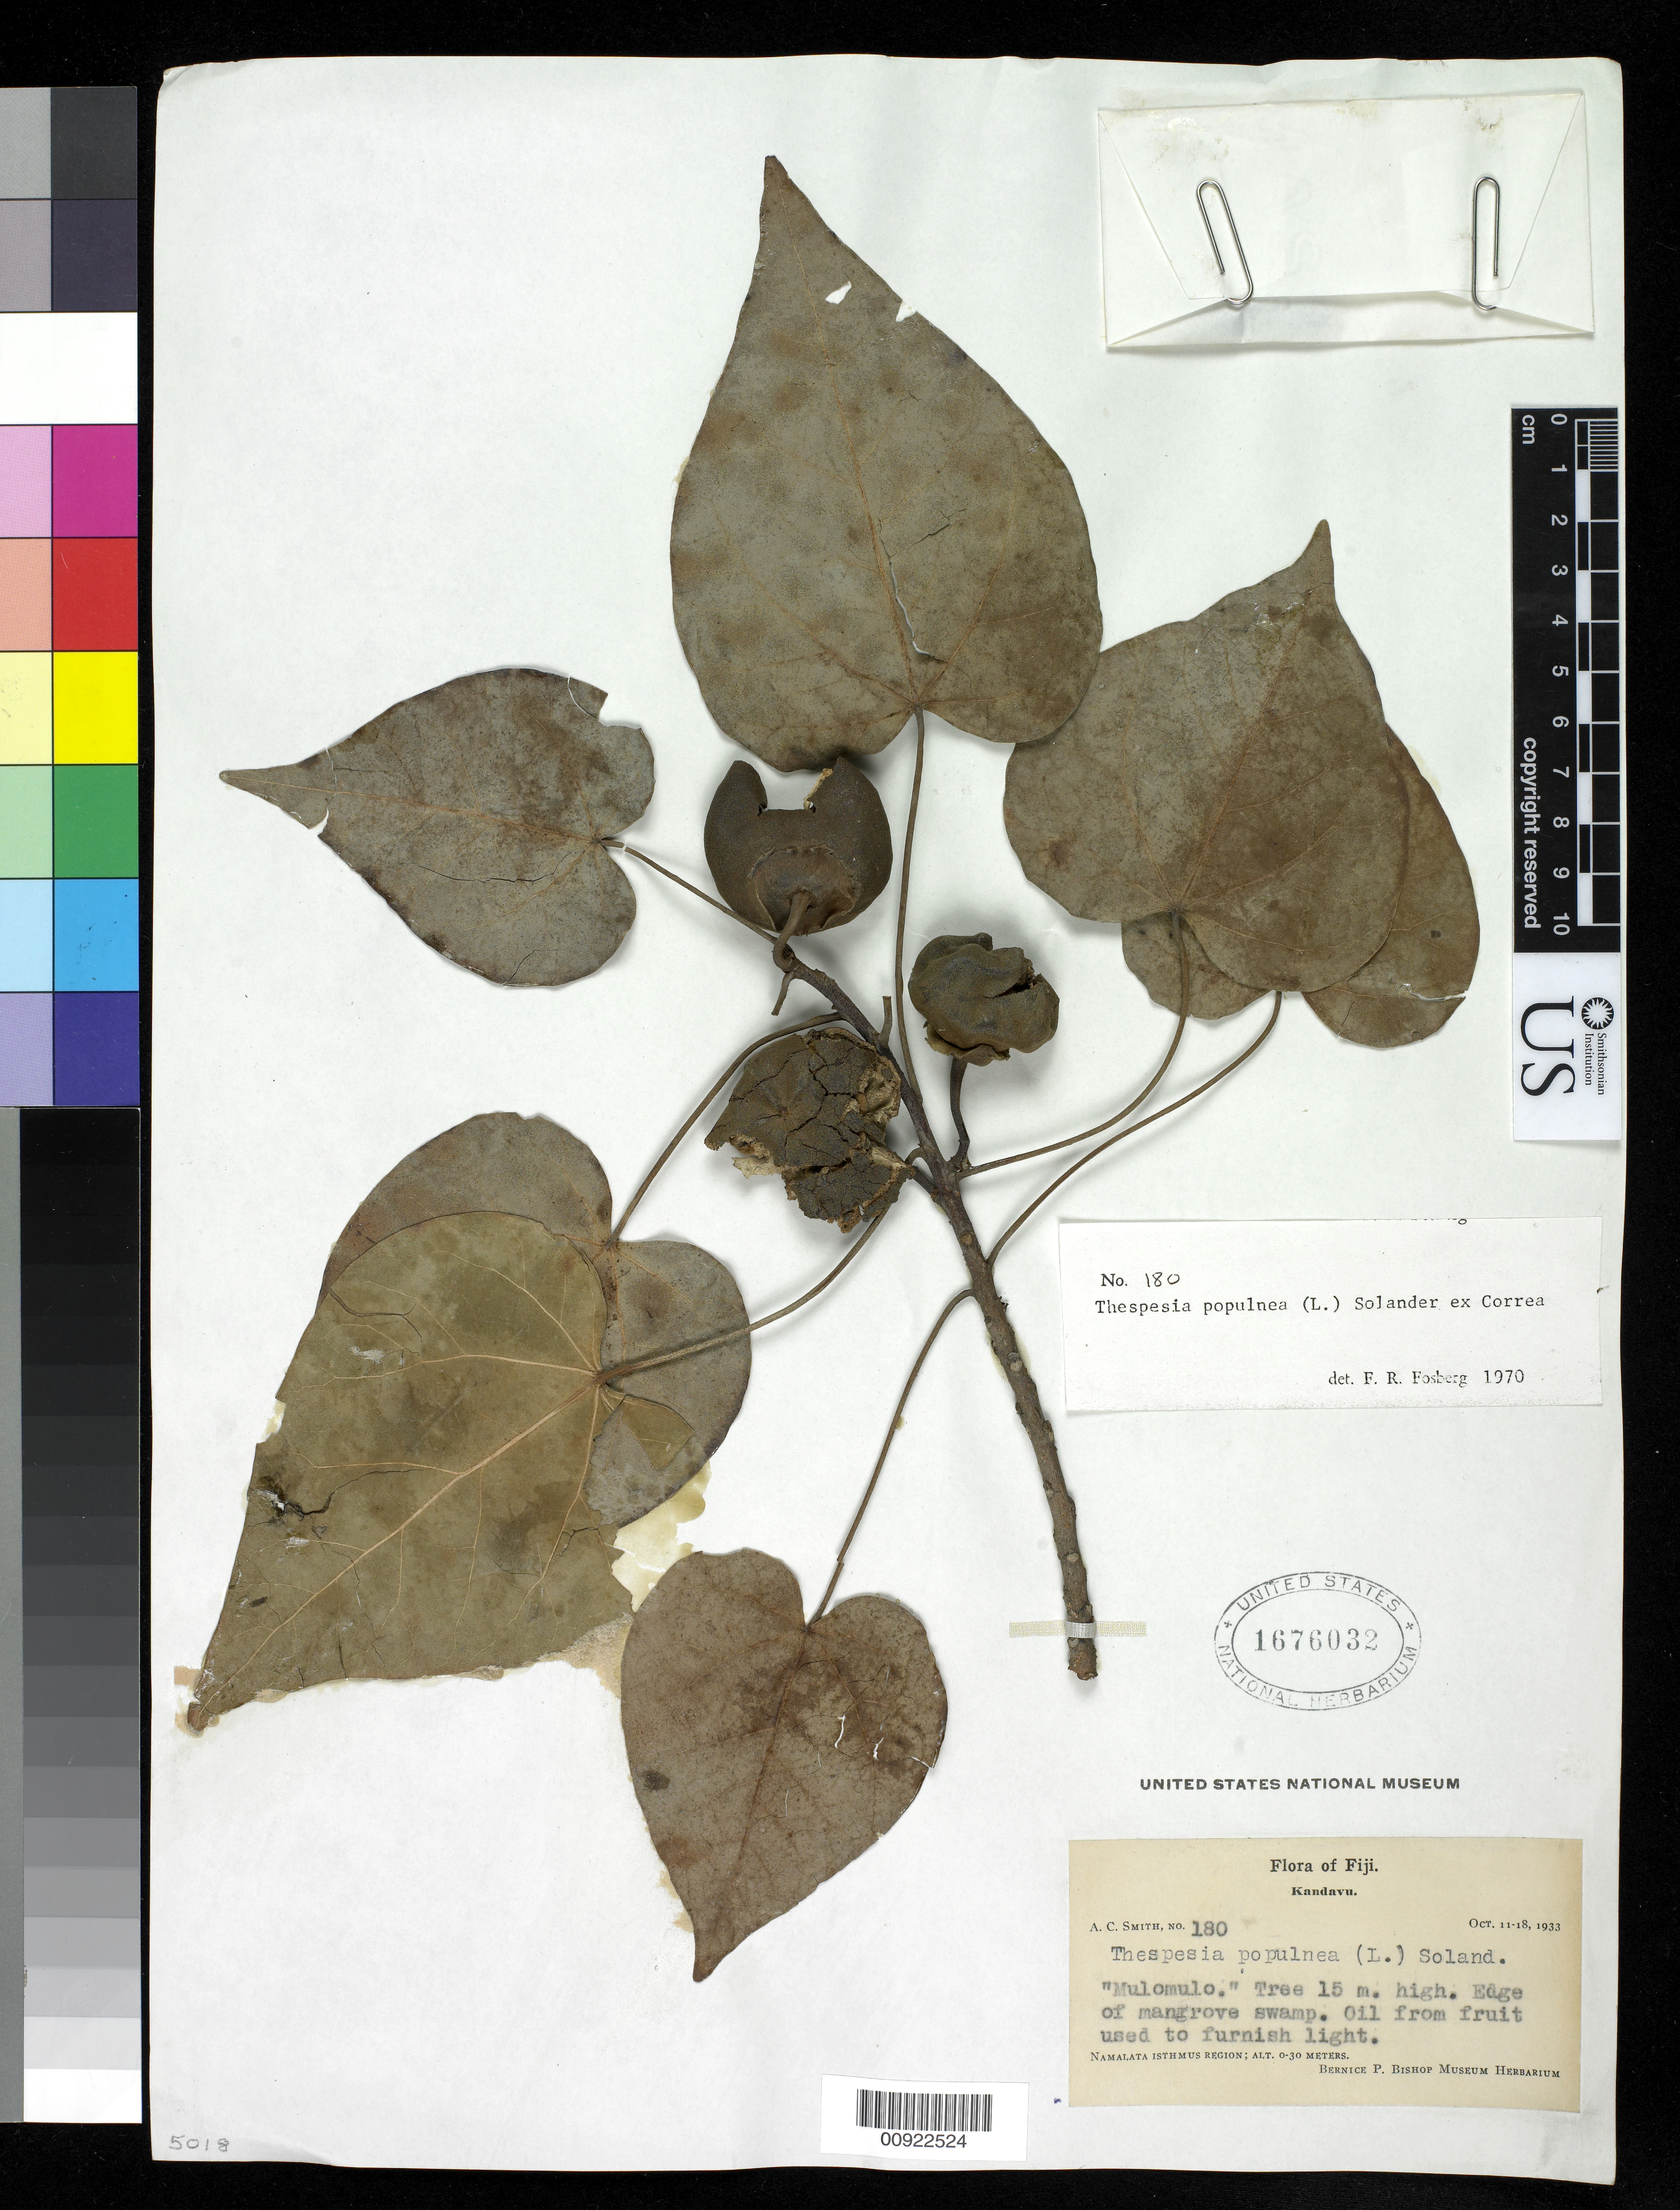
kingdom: Plantae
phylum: Tracheophyta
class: Magnoliopsida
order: Malvales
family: Malvaceae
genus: Thespesia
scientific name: Thespesia populnea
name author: (L.) Sol. ex Corrêa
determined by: Areces Berazaín, F.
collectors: C. A. Smith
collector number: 180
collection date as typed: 11 Oct 1933 to 18 Oct 1933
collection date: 1933-10-11/1933-10-18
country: Fiji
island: Kadavu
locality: Edge of mangrove swamp. Namalata isthmus region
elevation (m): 0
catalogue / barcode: US 1676032